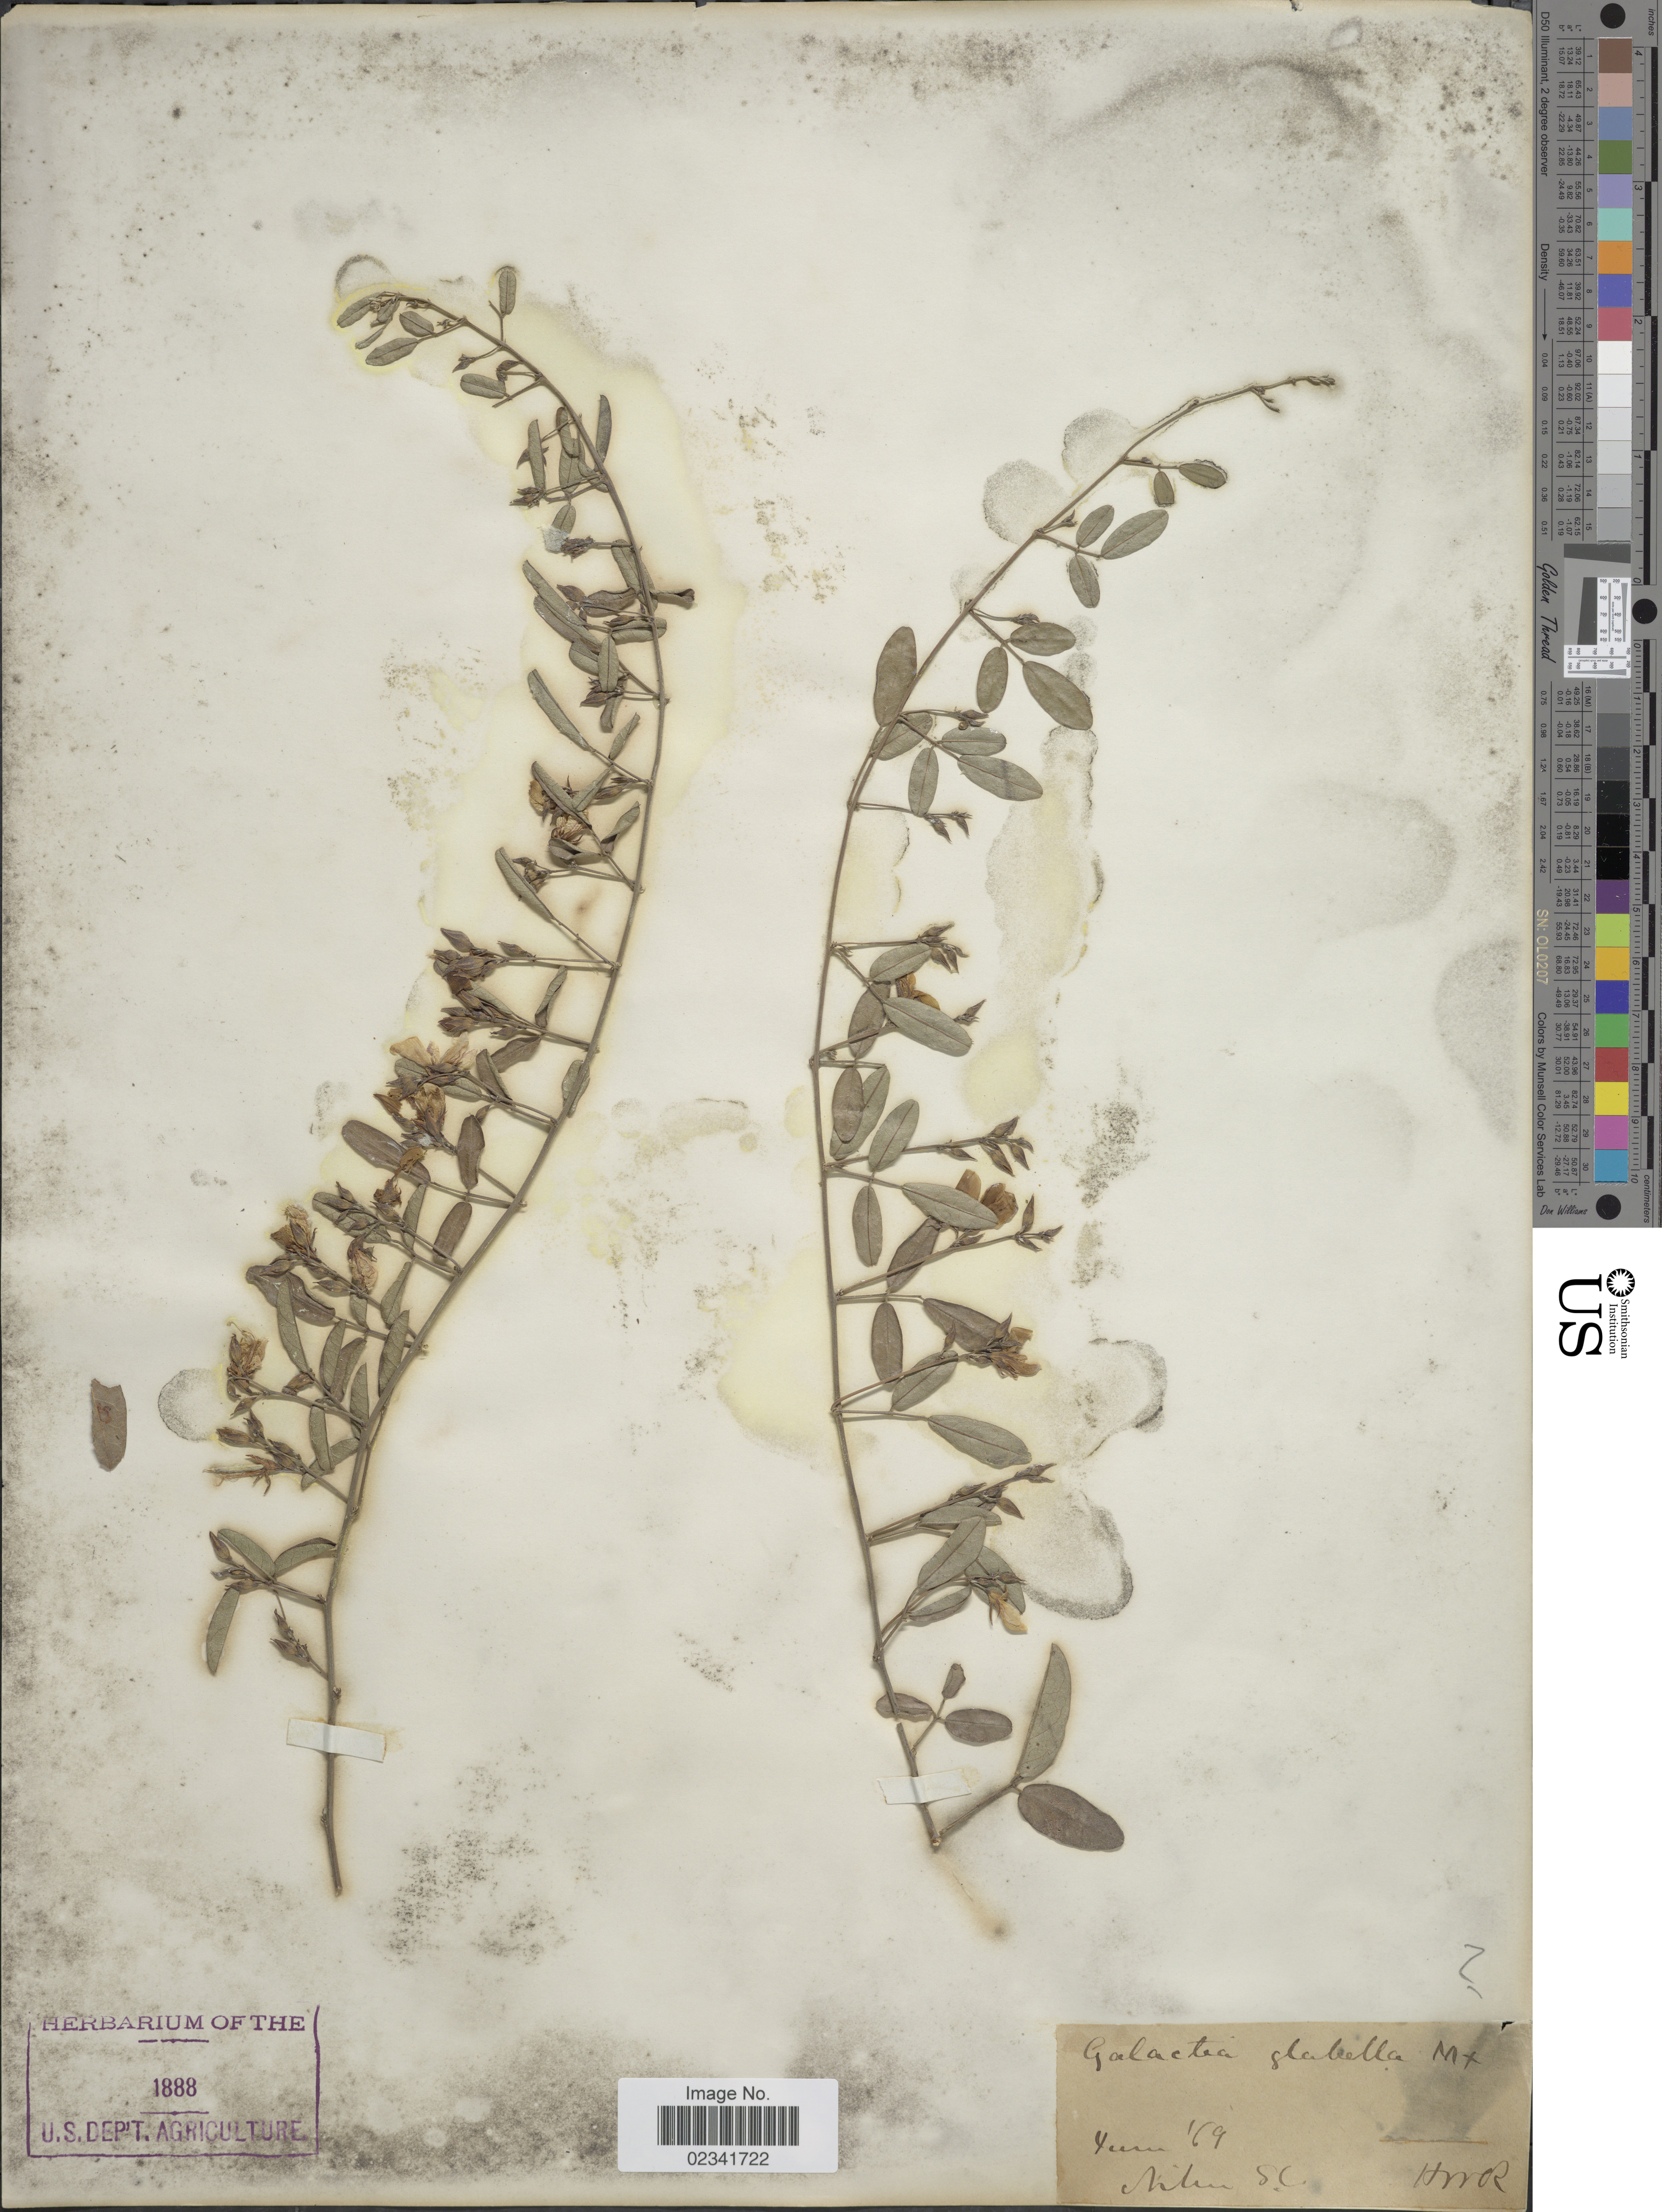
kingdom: Plantae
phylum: Tracheophyta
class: Magnoliopsida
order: Fabales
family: Fabaceae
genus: Galactia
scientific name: Galactia regularis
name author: (L.) Britton, Stearns & Poggenb.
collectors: H. W. R.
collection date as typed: Transcribed d/m/y: /6/69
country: United States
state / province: South Carolina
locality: Aiken